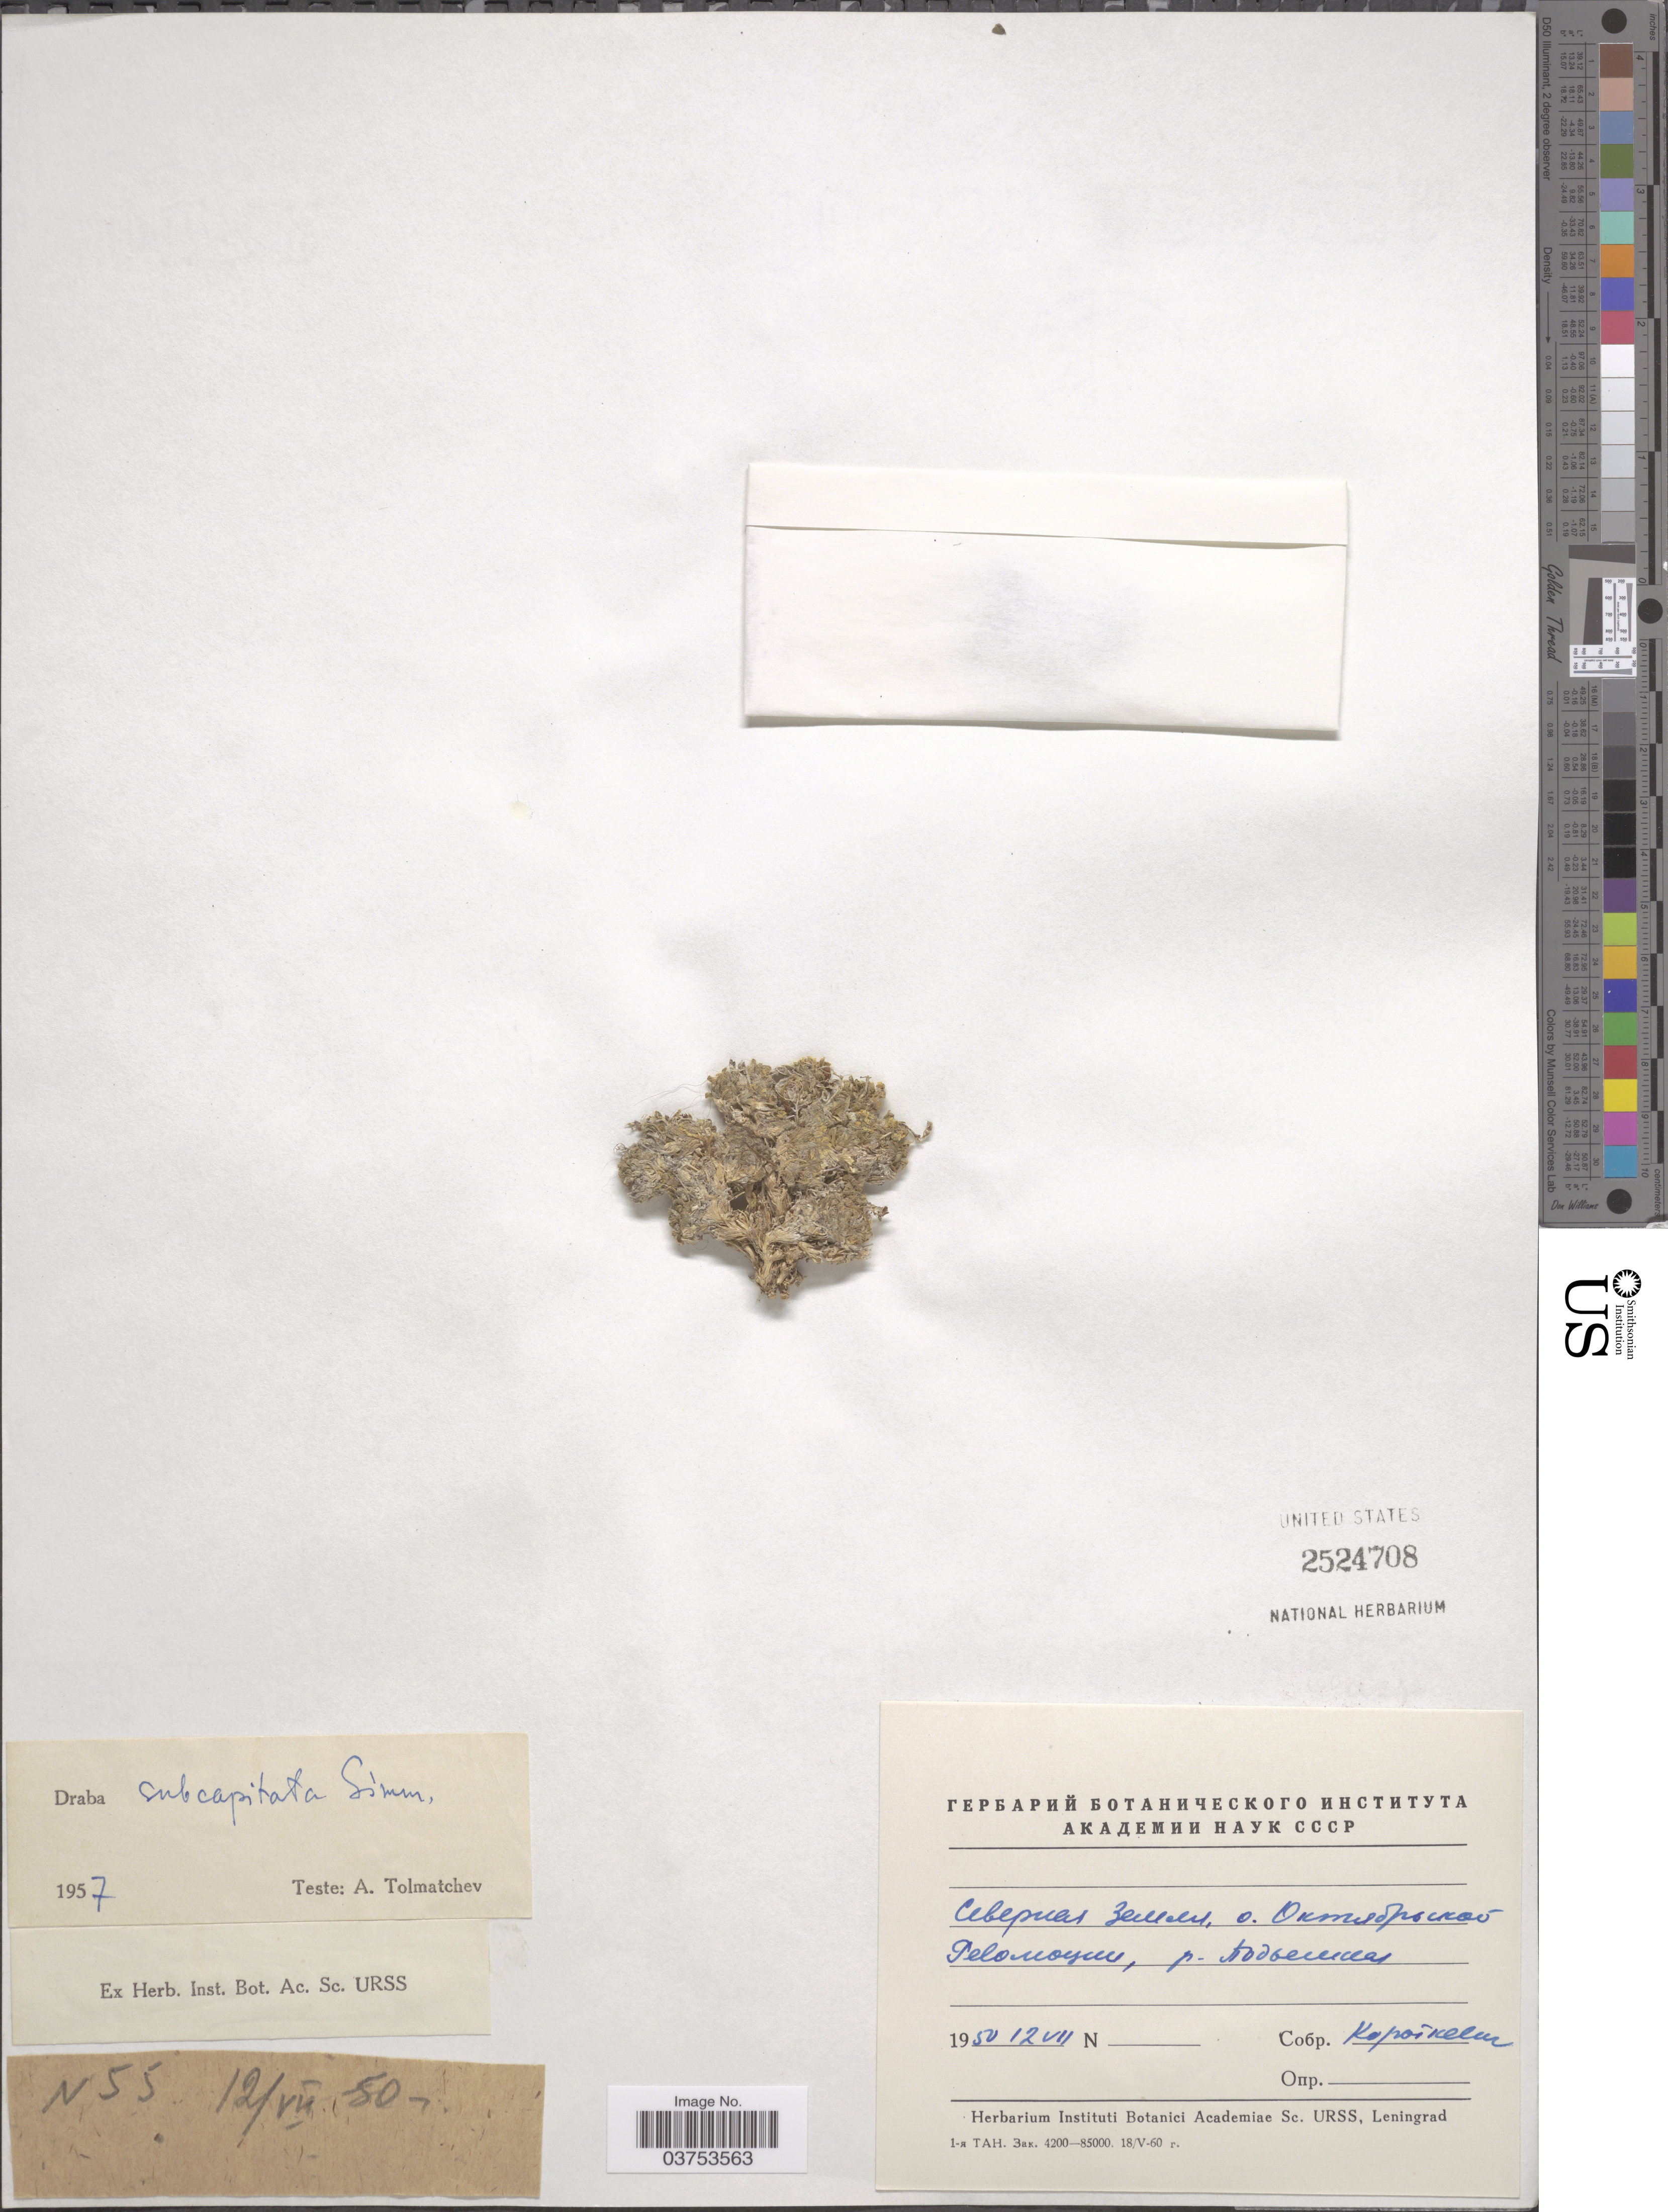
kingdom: Plantae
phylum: Tracheophyta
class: Magnoliopsida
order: Brassicales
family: Brassicaceae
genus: Draba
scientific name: Draba subcapitata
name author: (A. Gray) Simmons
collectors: Korotkevich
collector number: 55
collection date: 1950-07-12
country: Russian Federation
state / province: Krasnoyarsk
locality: North land, October Revolution Island, Podemnaya River.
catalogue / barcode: US 2524708